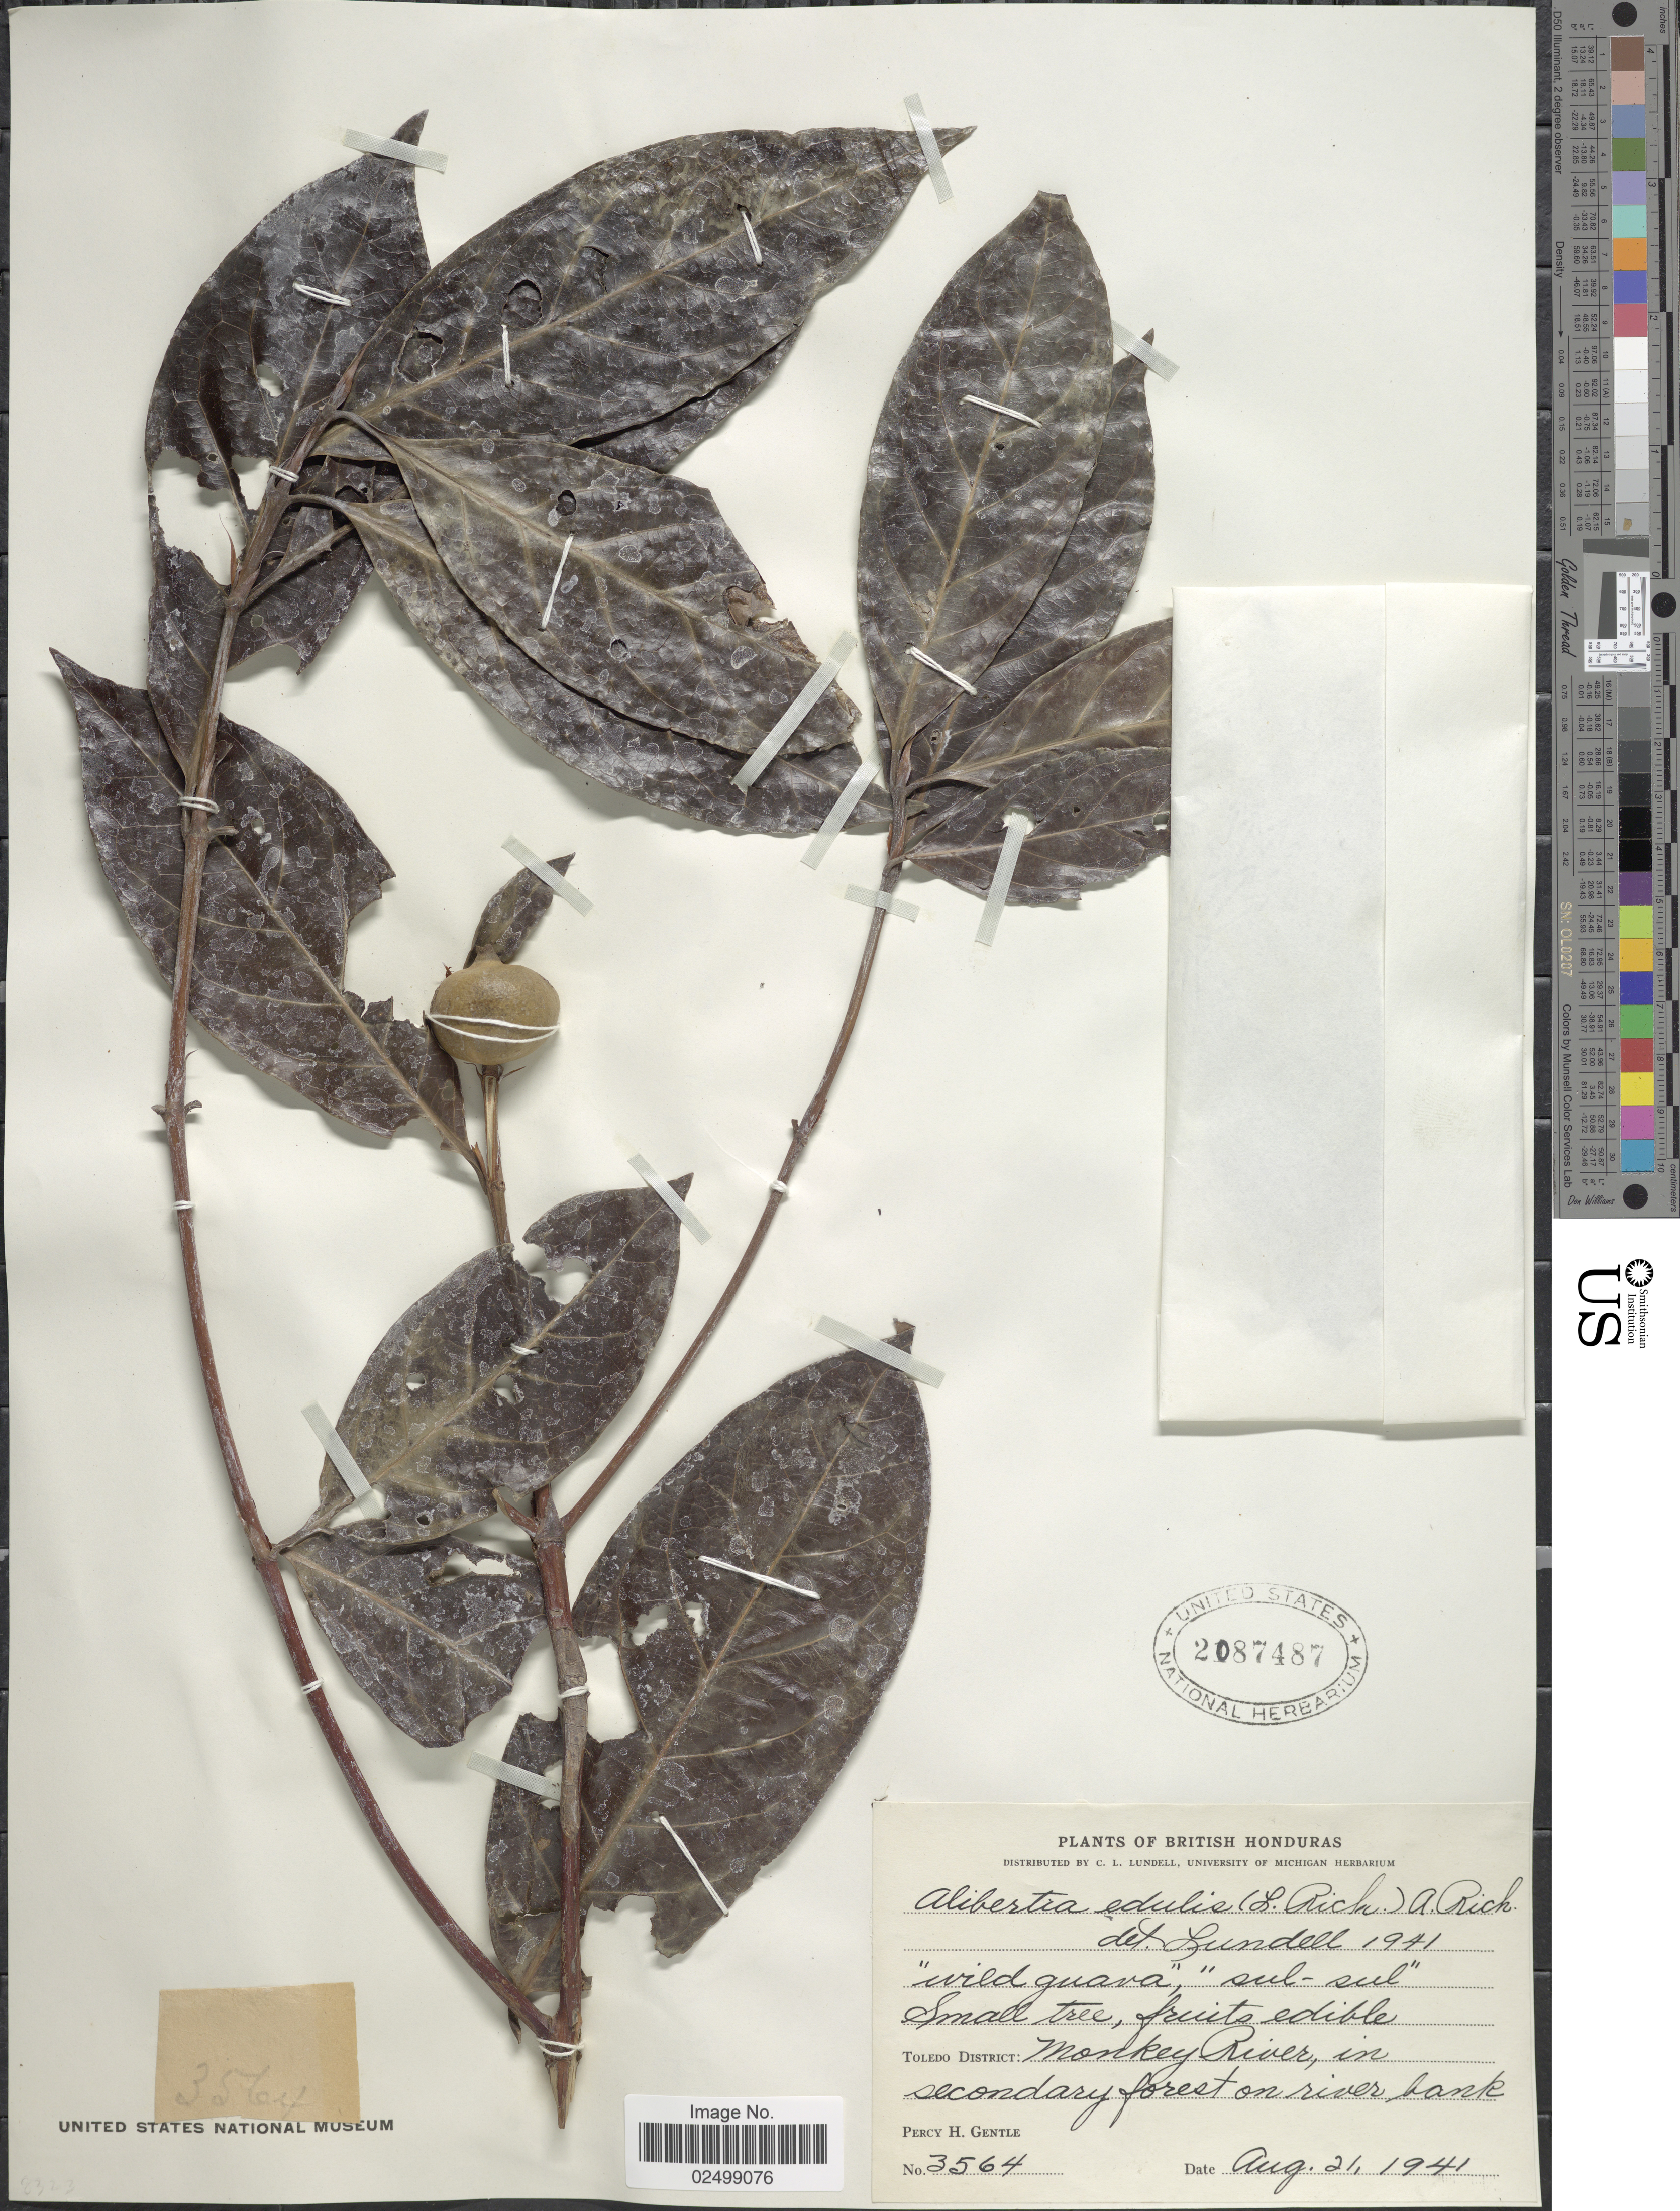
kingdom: Plantae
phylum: Tracheophyta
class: Magnoliopsida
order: Gentianales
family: Rubiaceae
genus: Alibertia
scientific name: Alibertia edulis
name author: (Rich.) A. Rich. ex DC.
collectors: P. H. Gentle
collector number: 3564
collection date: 1941-08-21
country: Belize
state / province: Toledo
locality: British Honduras. Toledo District: Monkey River, in secondary forest on river bank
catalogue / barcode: US 2087487